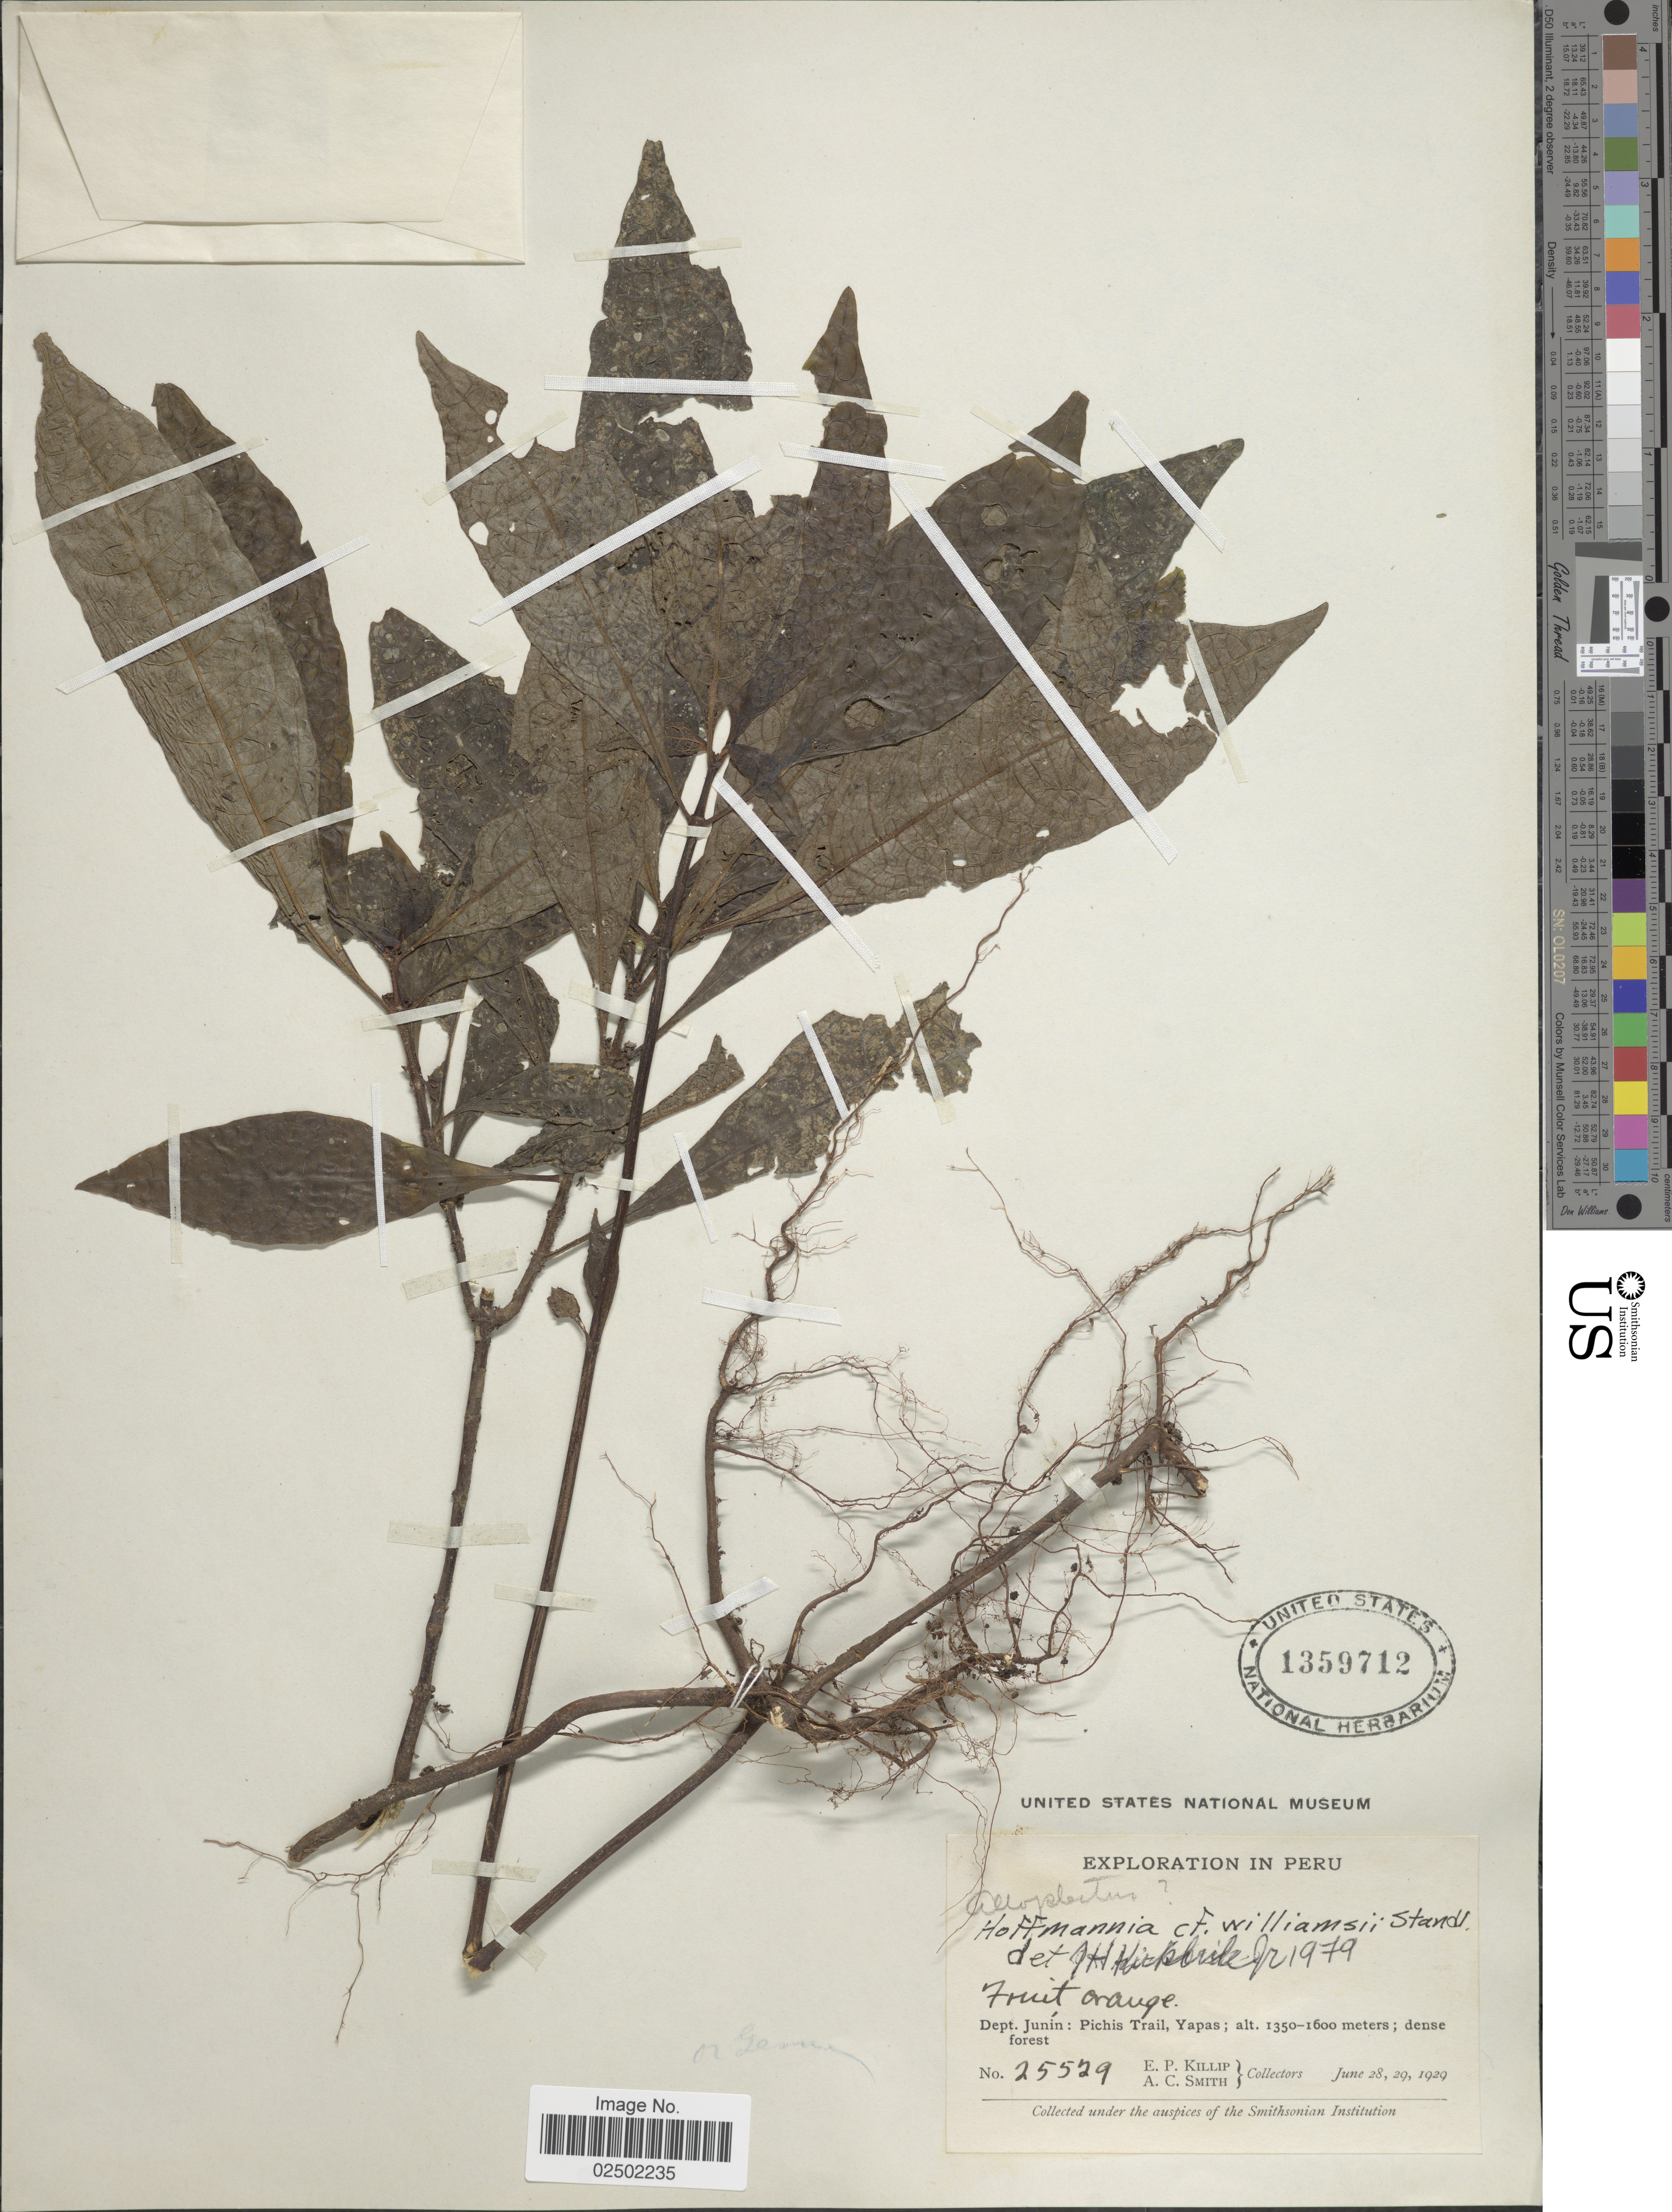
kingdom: Plantae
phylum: Tracheophyta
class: Magnoliopsida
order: Gentianales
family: Rubiaceae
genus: Hoffmannia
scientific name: Hoffmannia williamsii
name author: Standl.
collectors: E. P. Killip & A. C. Smith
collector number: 25529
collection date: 1929-06-28/1929-06-29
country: Peru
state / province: Junín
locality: Dept.. Junin: Pichis Trail, Yapas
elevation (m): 1350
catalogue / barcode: US 1359712